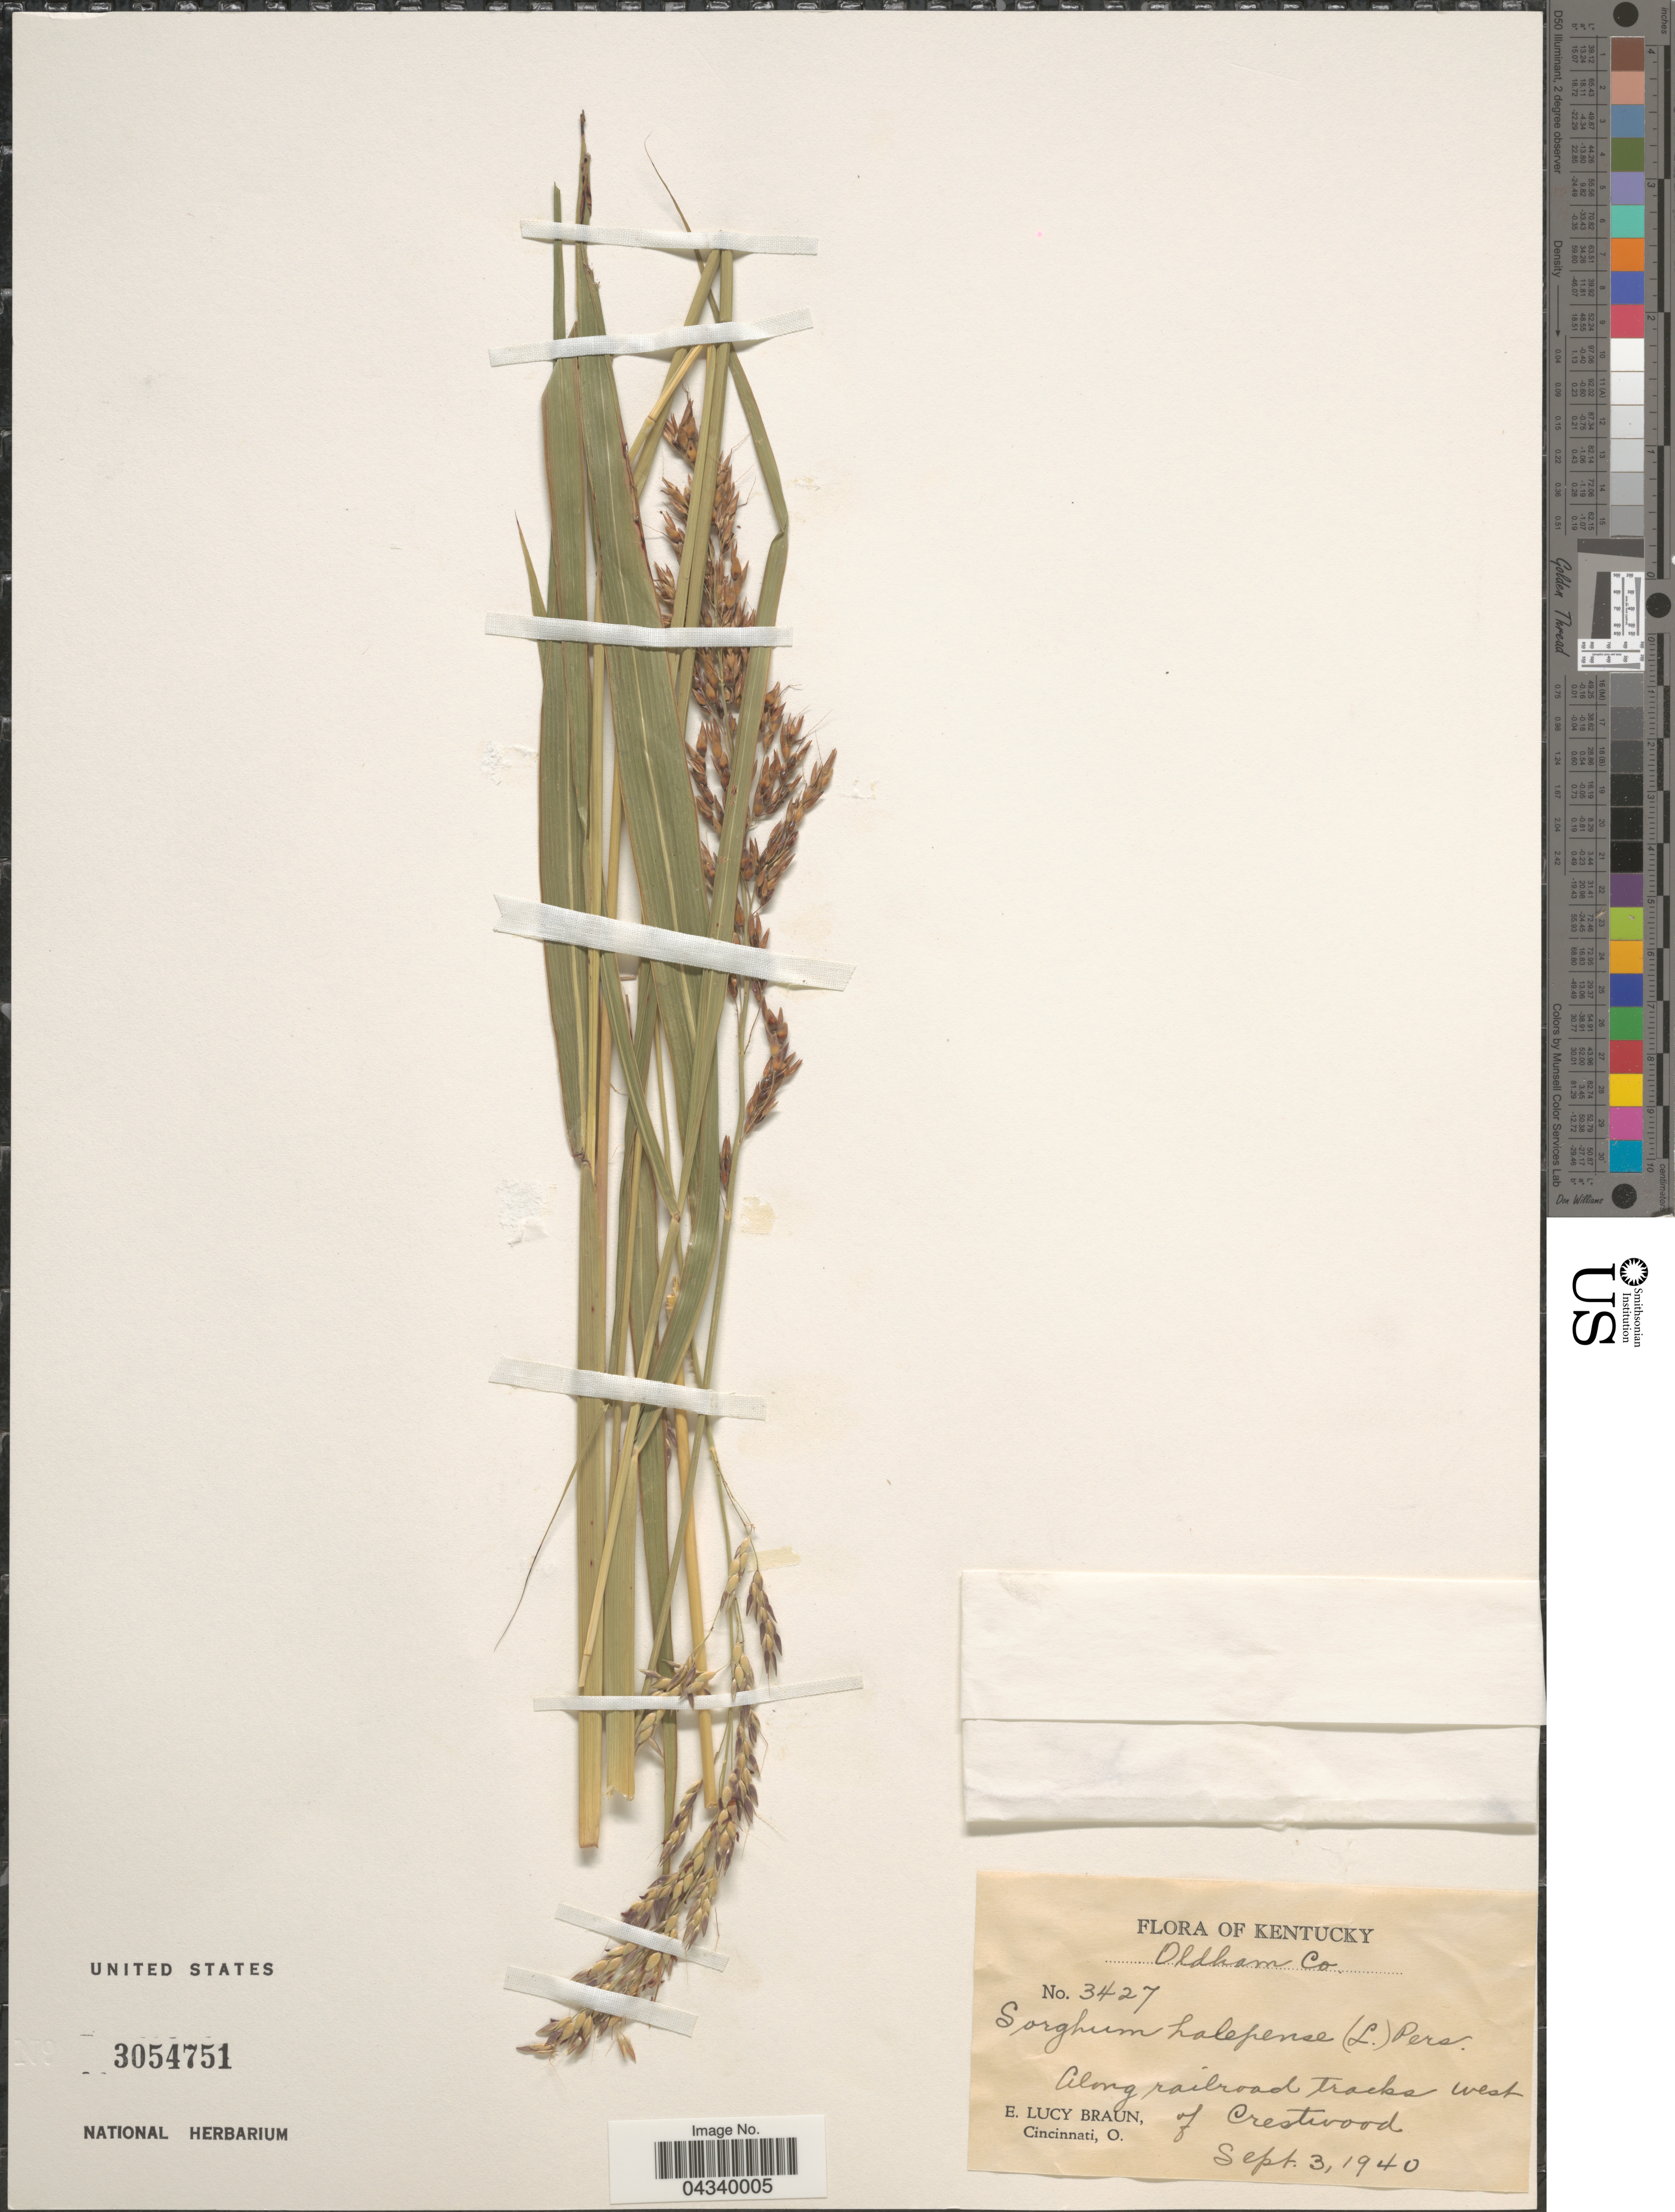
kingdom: Plantae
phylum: Tracheophyta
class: Liliopsida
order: Poales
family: Poaceae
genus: Sorghum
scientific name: Sorghum halepense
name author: (L.) Pers.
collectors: E. L. Braun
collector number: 3427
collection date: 1940-09-03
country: United States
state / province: Kentucky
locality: Oldham Co. Along railroad tracks west of Crestwood.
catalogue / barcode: US 3054751